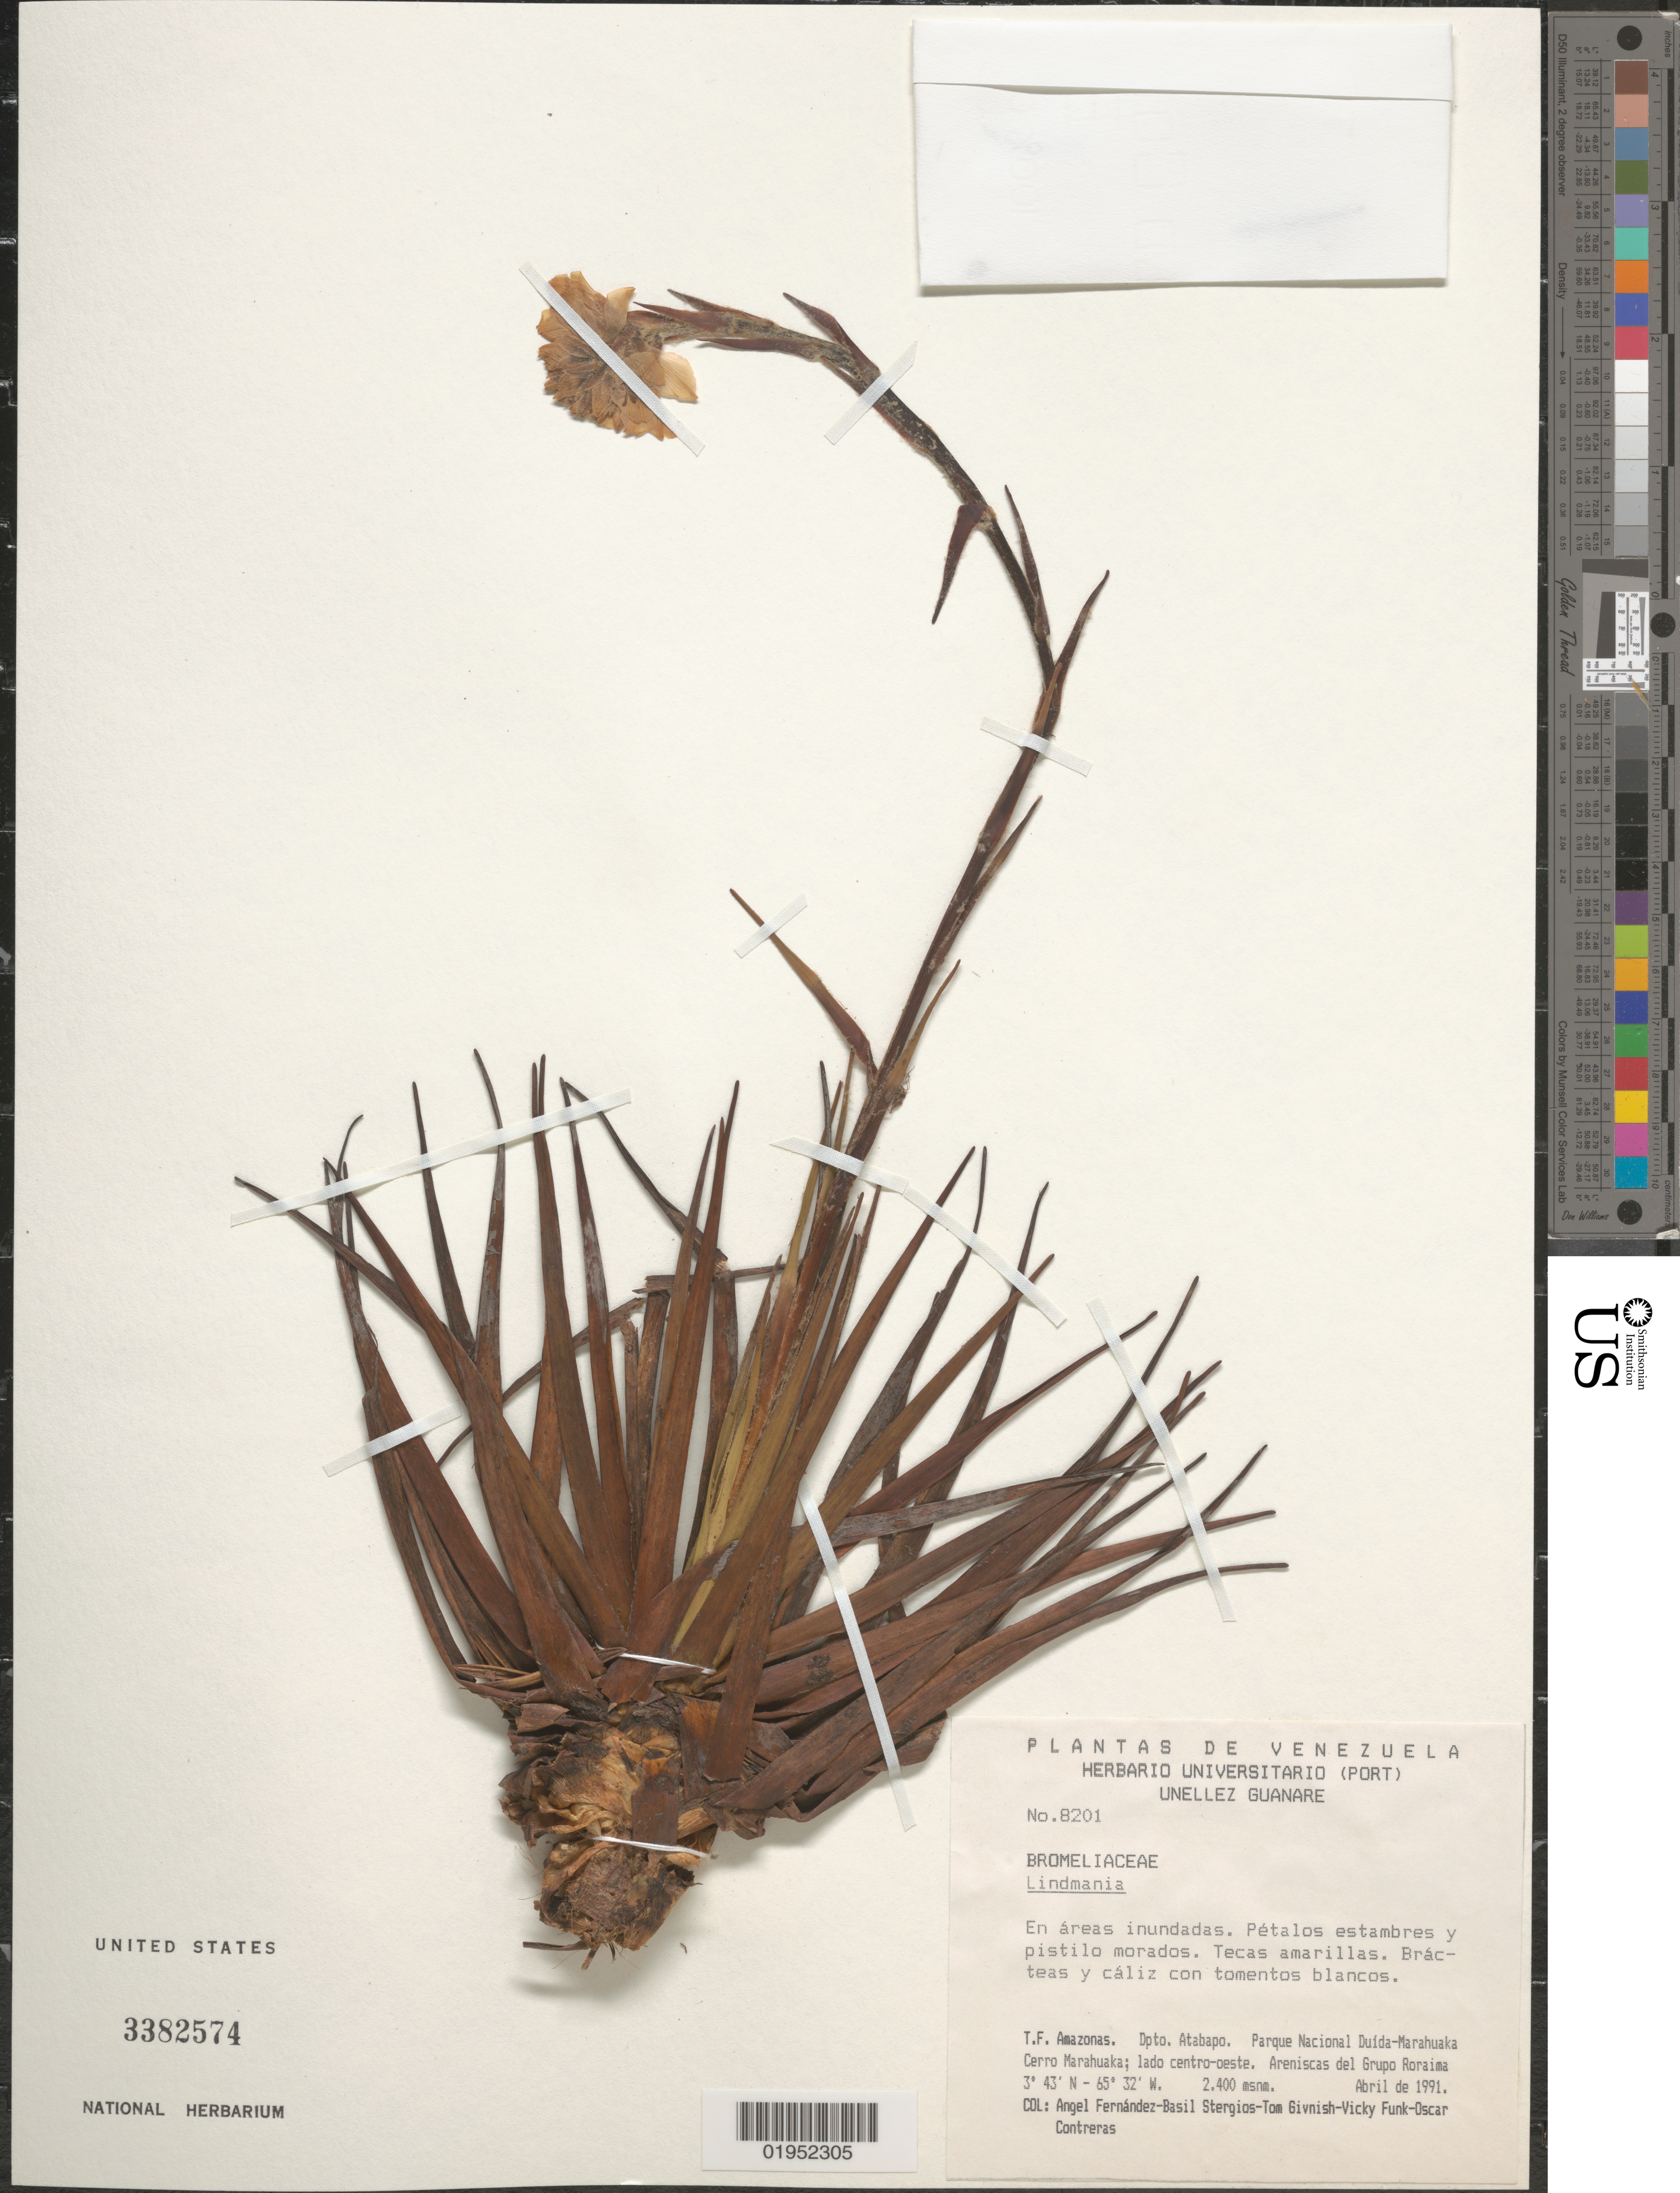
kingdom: Plantae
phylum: Tracheophyta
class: Liliopsida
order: Poales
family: Bromeliaceae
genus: Lindmania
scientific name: Lindmania sp.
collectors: A. Fernández, B. G. Stergios, T. J. Givnish, V. Funk & O. Contreras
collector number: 8201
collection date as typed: Apr-91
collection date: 1991-04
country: Venezuela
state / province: Amazonas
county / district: Atabapo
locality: Parque Nacional Duída-Marahuaka, Cerro Marahuaka, extremo N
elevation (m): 2400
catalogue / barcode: US 3382574